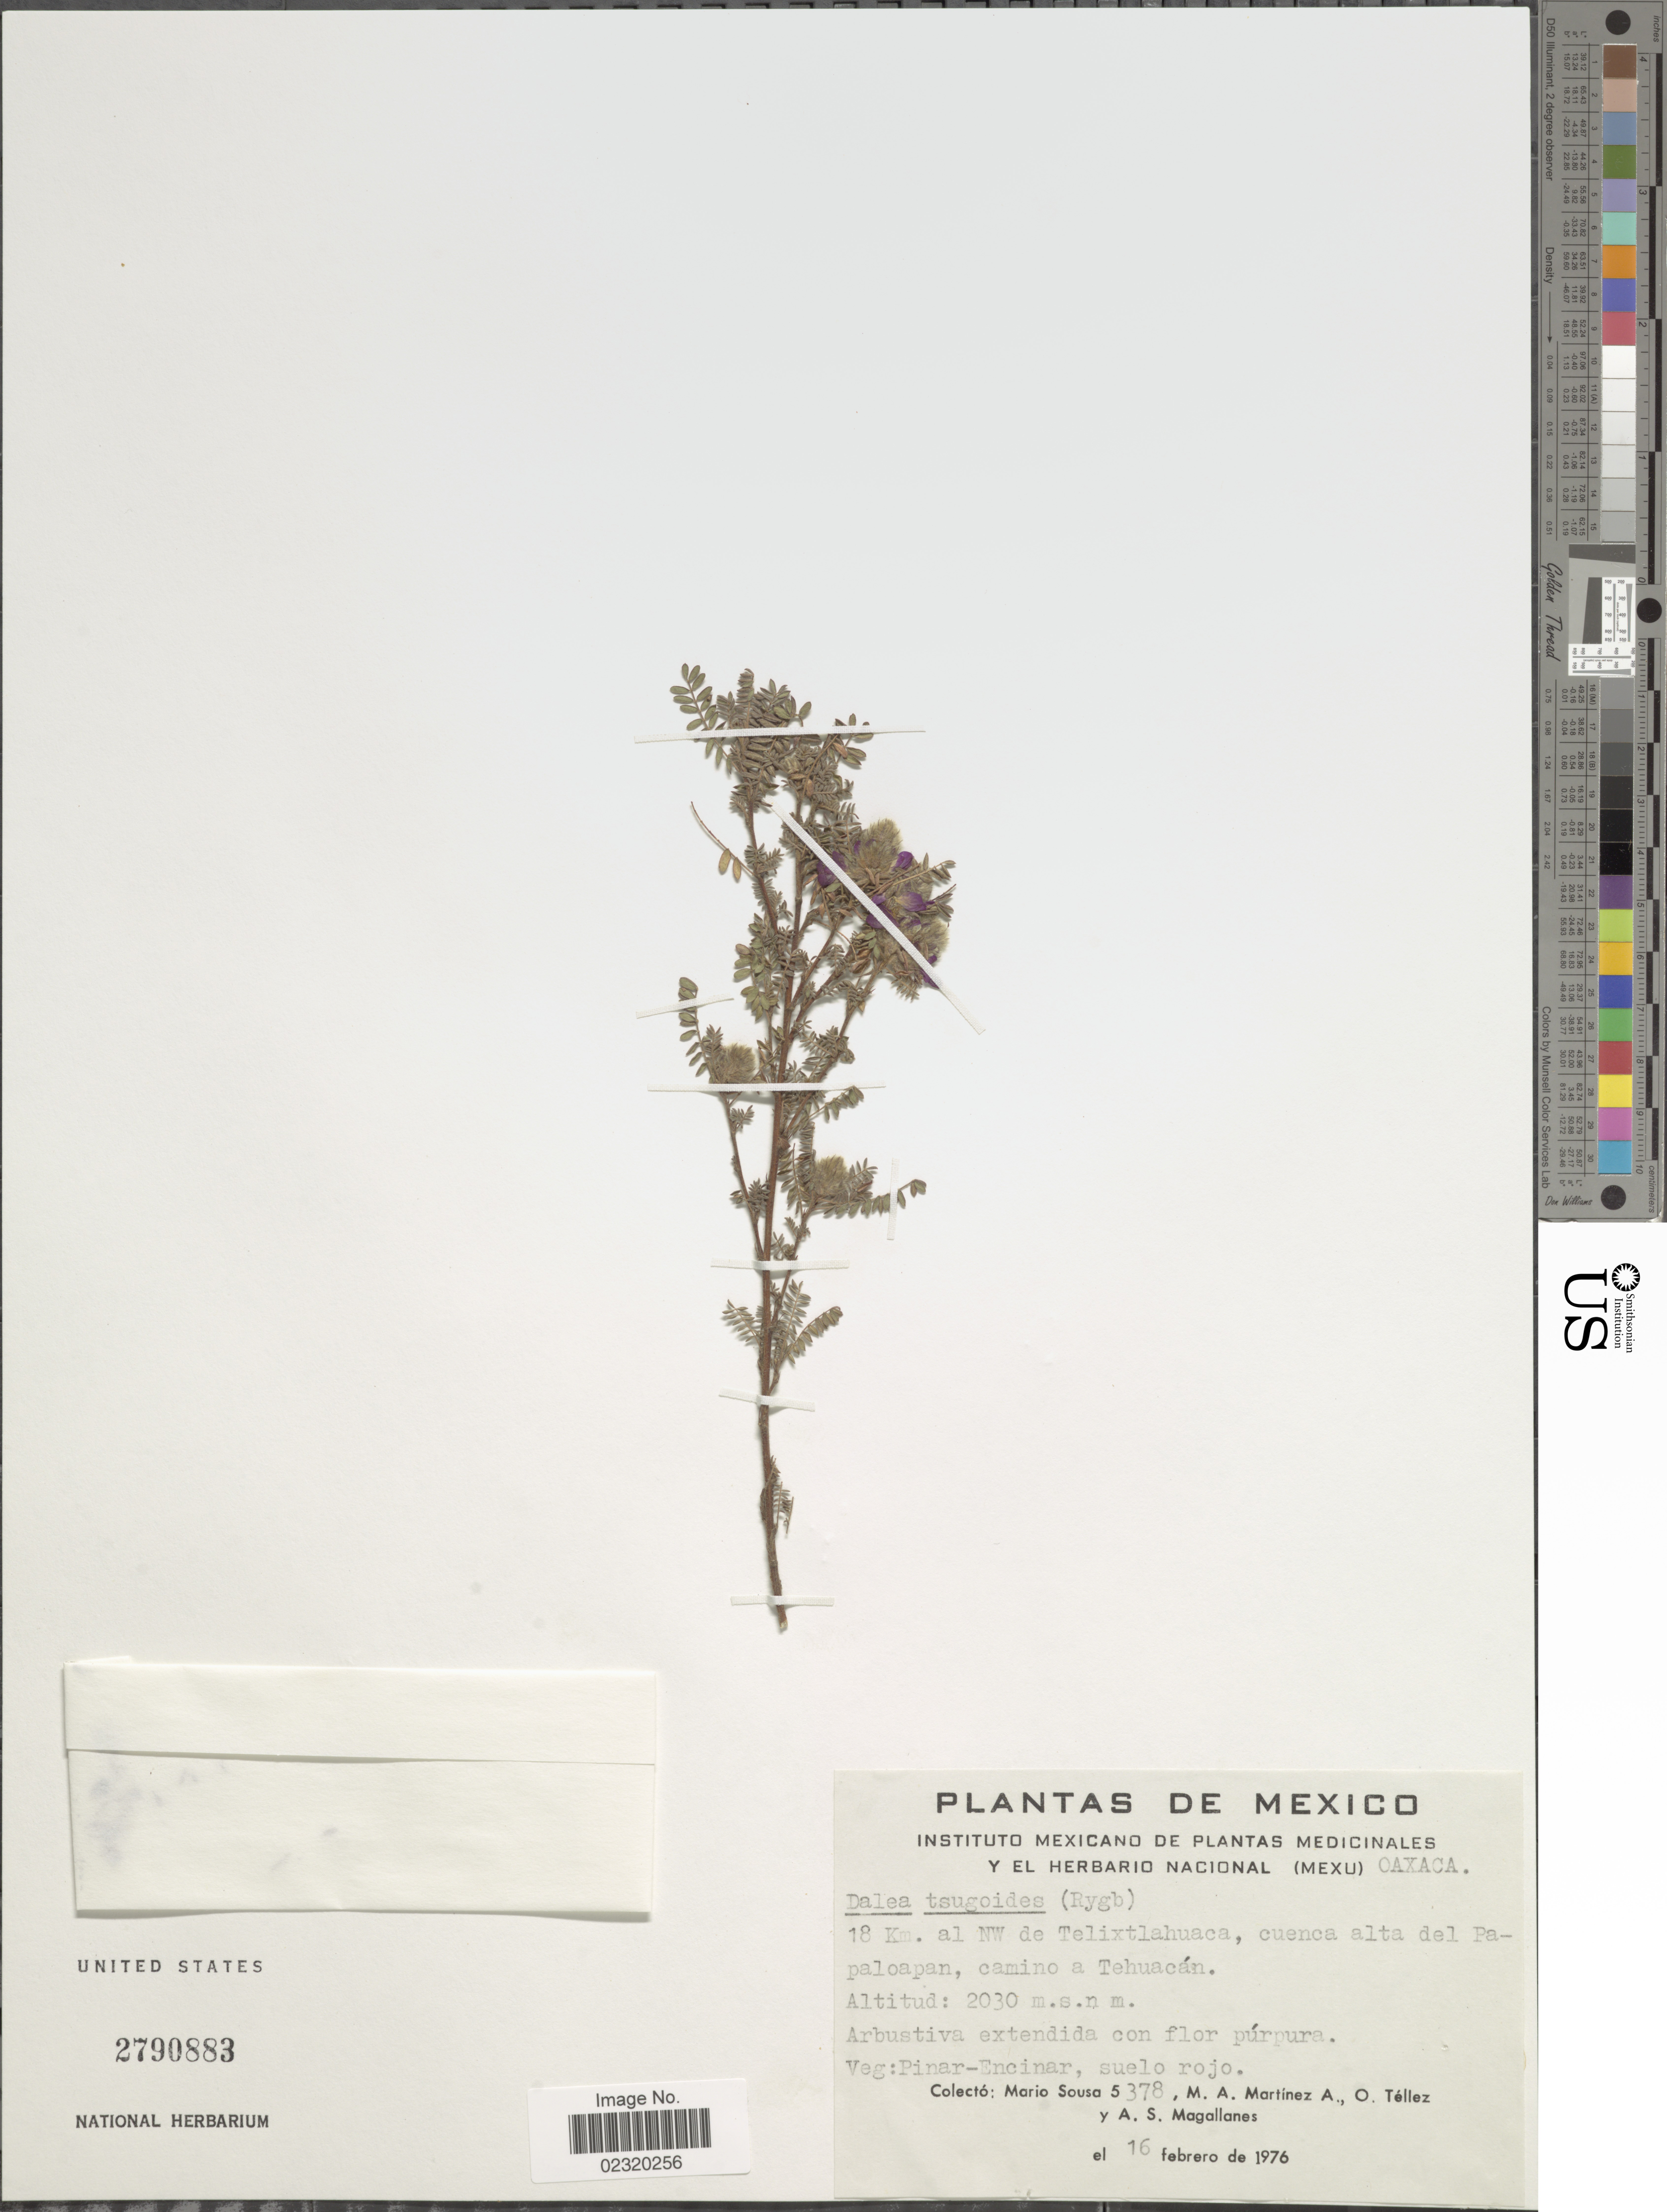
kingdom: Plantae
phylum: Tracheophyta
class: Magnoliopsida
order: Fabales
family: Fabaceae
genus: Dalea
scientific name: Dalea versicolor var. versicolor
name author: Zucc.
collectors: M. Sousa S., M. A. Martínez Alfaro, O. Tellez & A. Magallanes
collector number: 5378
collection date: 1976-02-16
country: Mexico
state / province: Oaxaca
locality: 18 Km al NW de Telixtlahuaca, cuenca alta del Papaloapan, camino a Tehuacán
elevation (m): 2030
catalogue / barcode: US 2790883